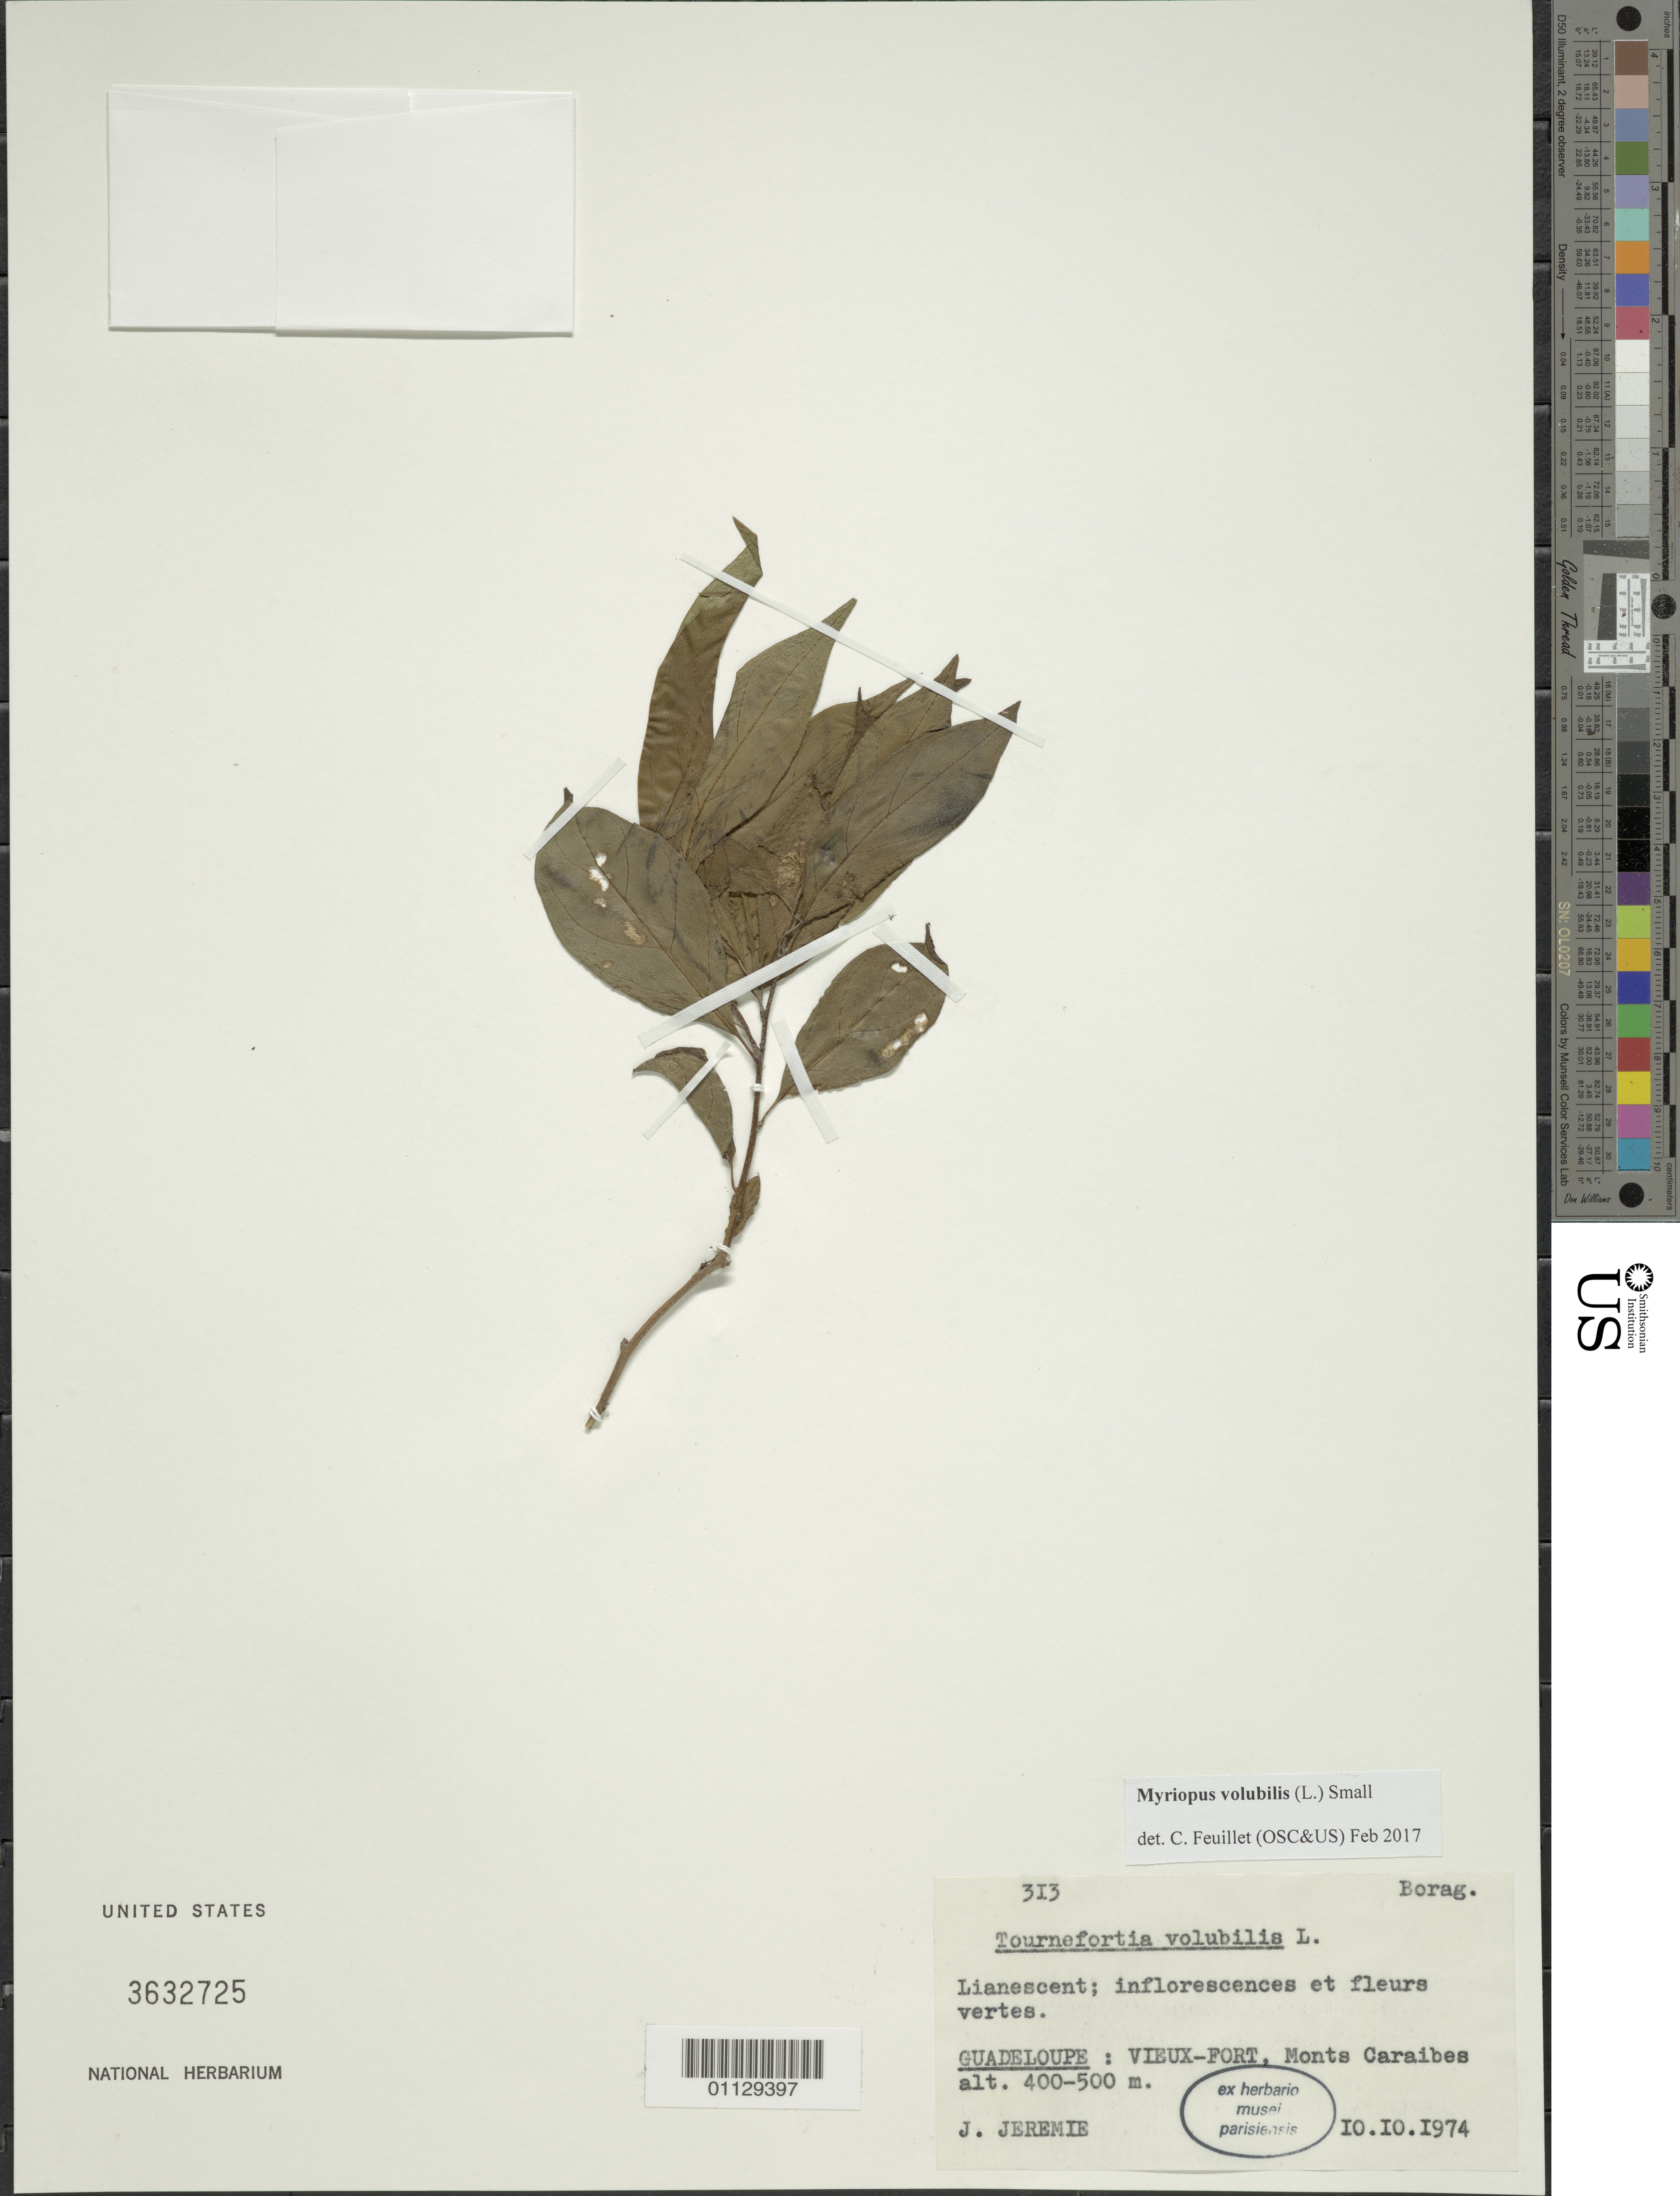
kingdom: Plantae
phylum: Tracheophyta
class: Magnoliopsida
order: Boraginales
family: Heliotropiaceae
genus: Myriopus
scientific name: Myriopus volubilis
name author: (L.) Small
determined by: Feuillet, C.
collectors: J. Jérémie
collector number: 313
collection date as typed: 10 Oct 1974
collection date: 1974-10-10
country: Guadeloupe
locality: Vieux-Fort. Monts Caraibes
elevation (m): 400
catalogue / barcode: US 3632725